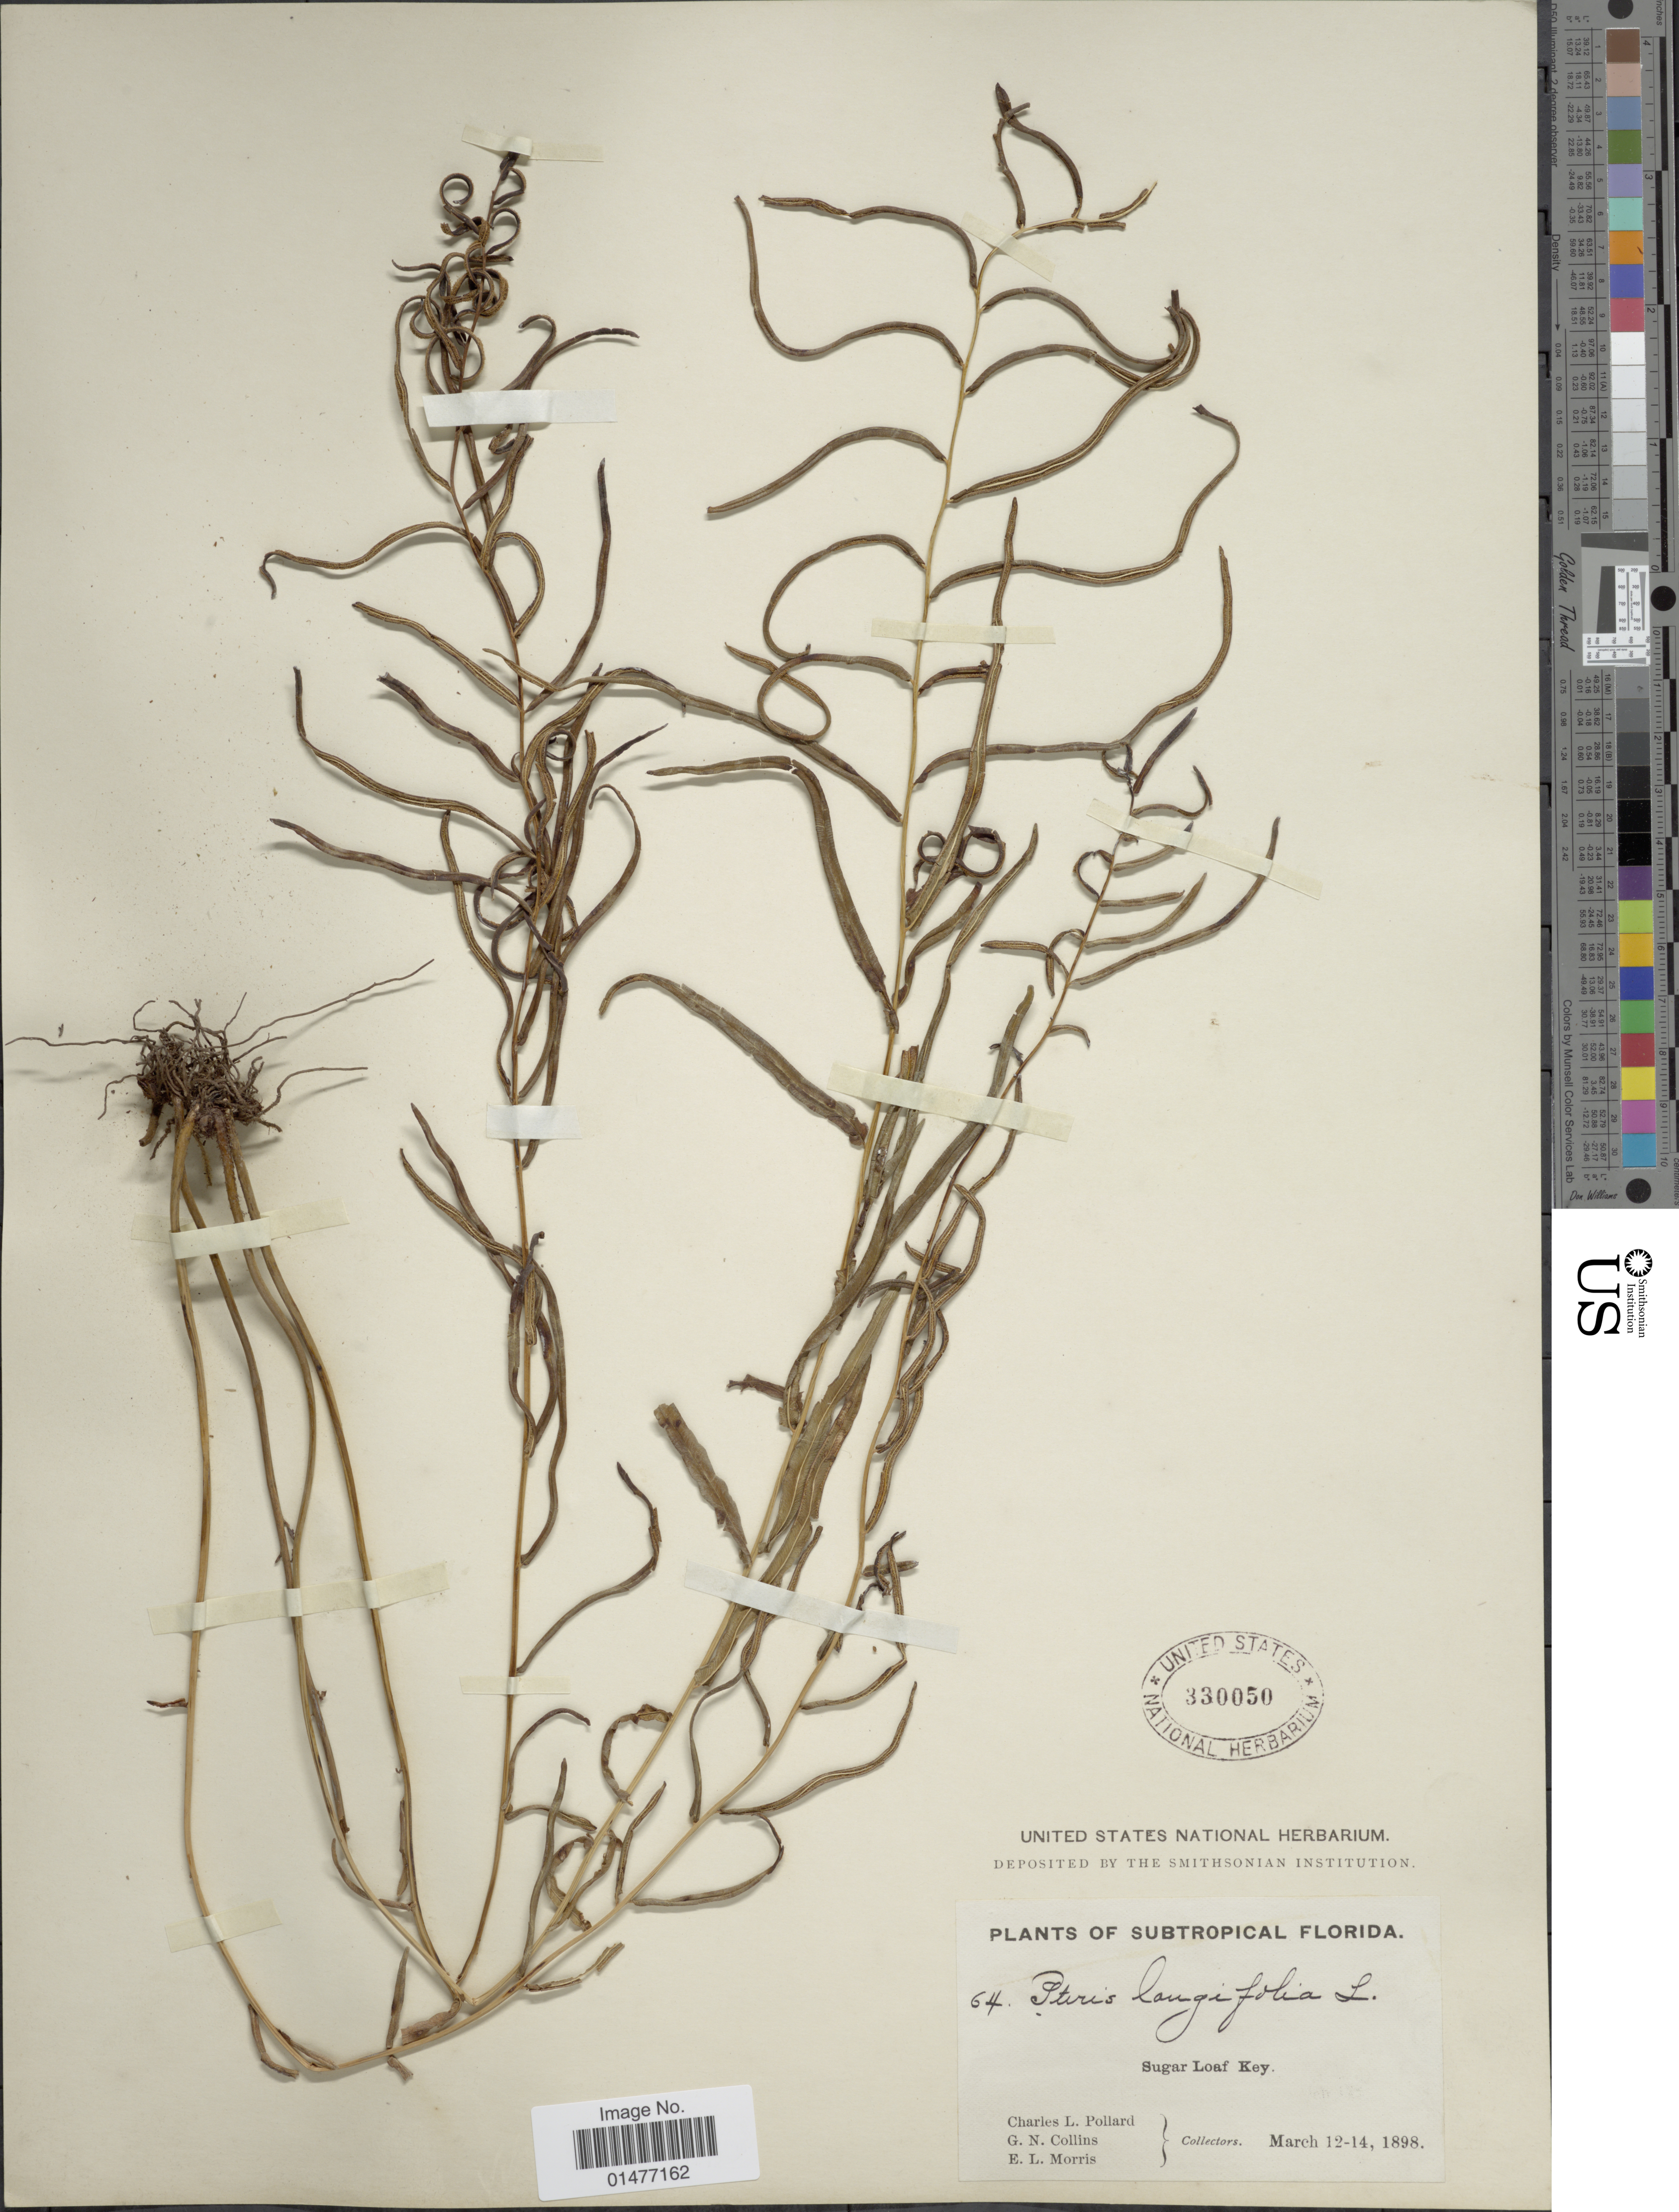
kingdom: Plantae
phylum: Tracheophyta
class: Polypodiopsida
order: Polypodiales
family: Pteridaceae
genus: Pteris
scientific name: Pteris bahamenis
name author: (J. Agardh) Fée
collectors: C. L. Pollard, G. Collins & E. Morris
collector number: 64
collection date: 1898-03-12/1898-03-14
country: United States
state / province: Florida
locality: Subtropical Florida, Sugar Loaf Key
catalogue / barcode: US 330050